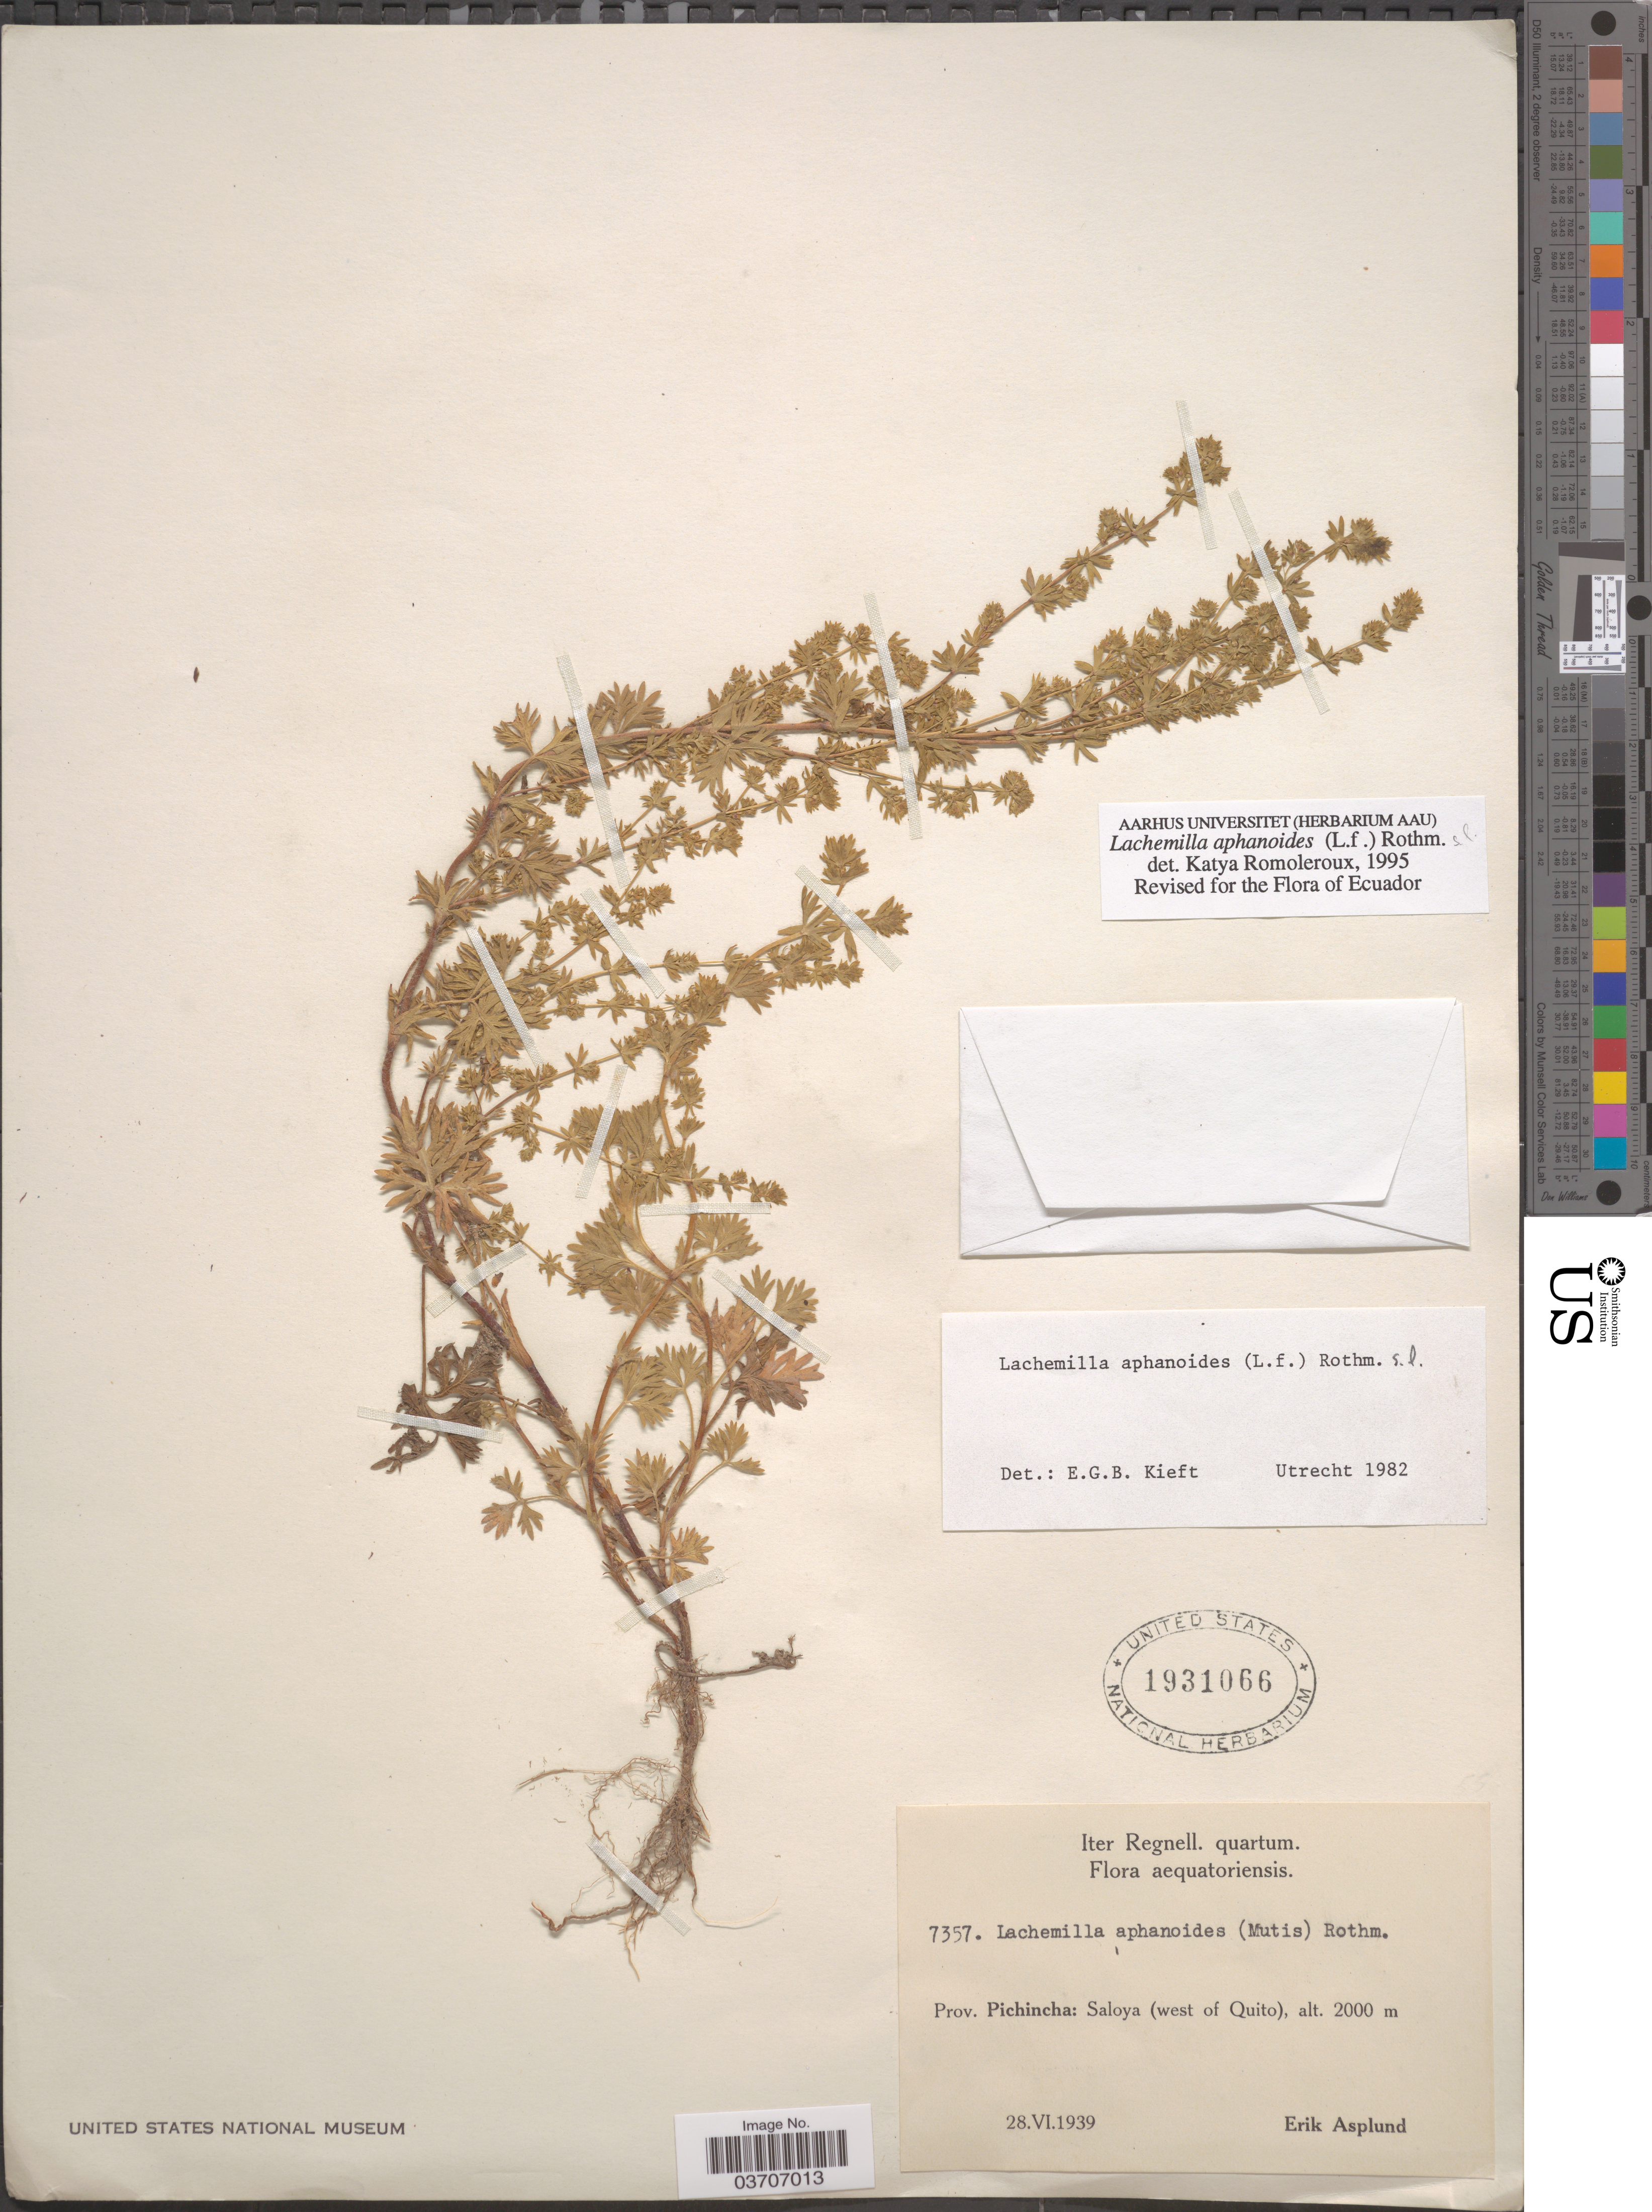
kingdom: Plantae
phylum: Tracheophyta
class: Magnoliopsida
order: Rosales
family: Rosaceae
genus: Lachemilla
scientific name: Lachemilla aphanoides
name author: (Mutis ex L. f.) Rothm.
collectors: E. Asplund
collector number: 7357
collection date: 1939-06-28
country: Ecuador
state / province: Pichincha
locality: Saloya (west of Quito).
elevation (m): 2000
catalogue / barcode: US 1931066